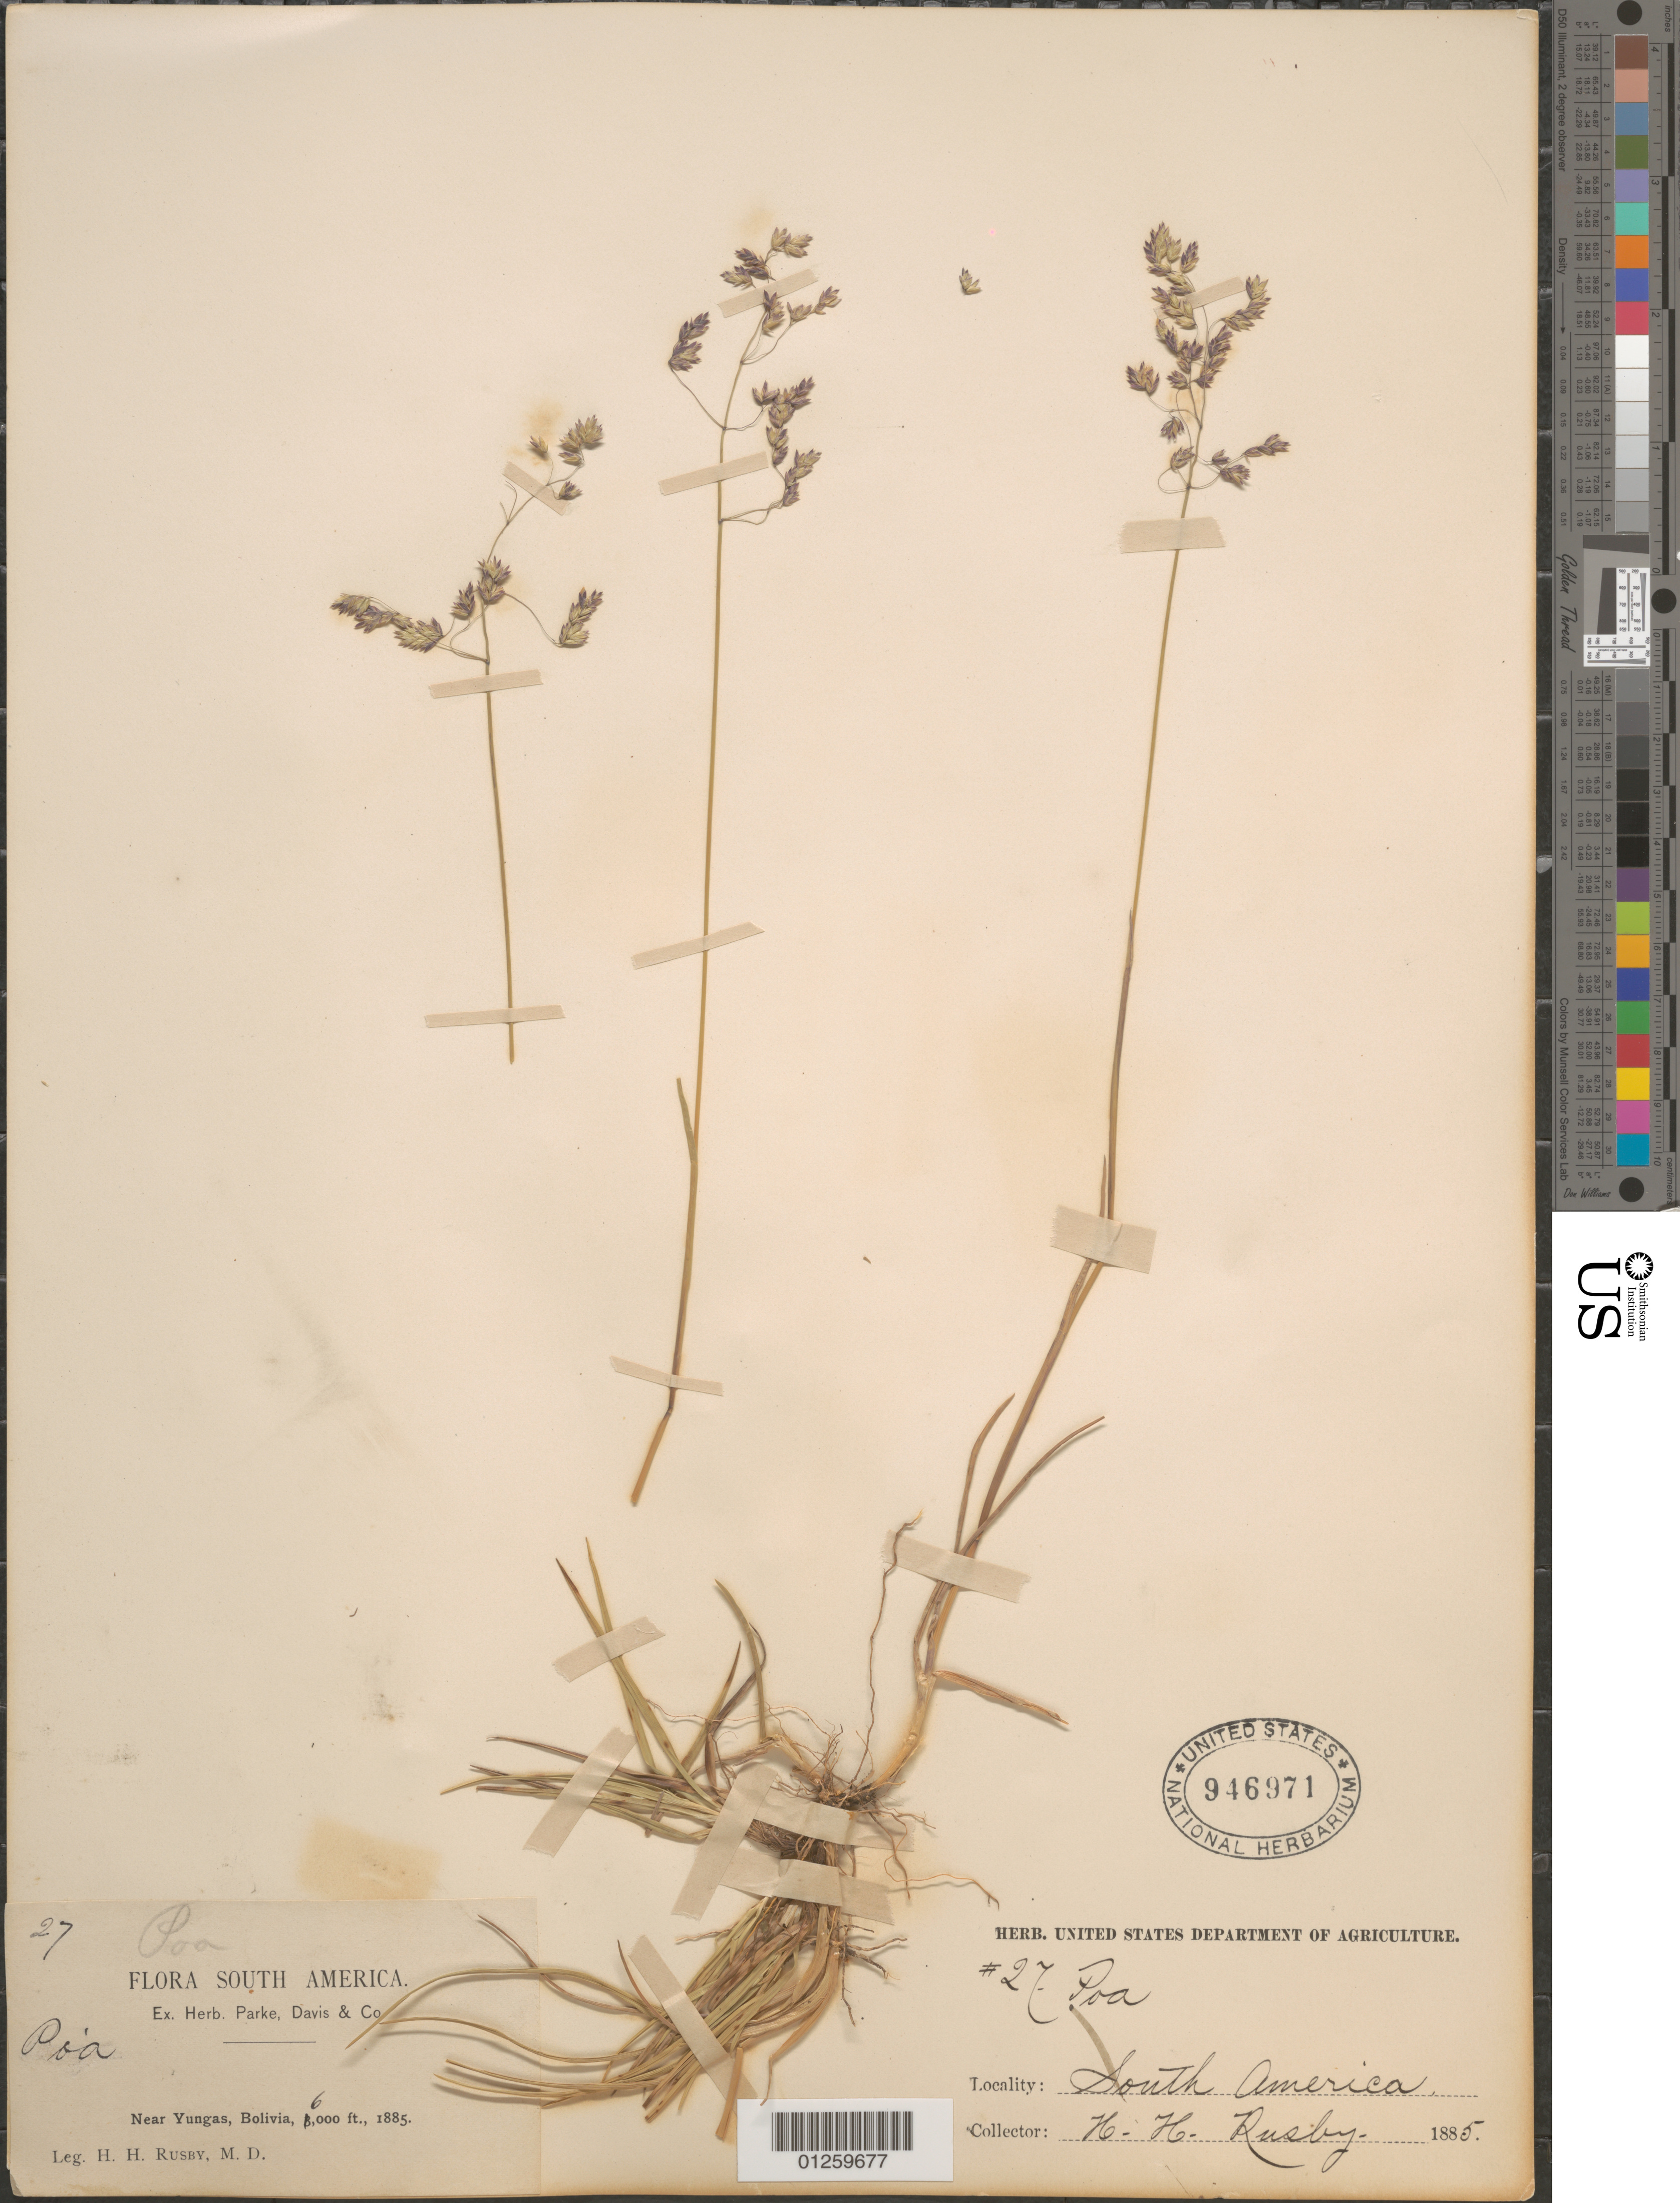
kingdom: Plantae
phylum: Tracheophyta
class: Liliopsida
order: Poales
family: Poaceae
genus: Poa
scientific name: Poa candamoana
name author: Pilg.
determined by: Soreng, Robert J., Research Associate (BOT), Smithsonian Institution - National Museum of Natural History (UNITED STATES)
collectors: H. H. Rusby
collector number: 27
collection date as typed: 1885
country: Bolivia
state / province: La Paz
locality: Near Yungas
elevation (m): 1829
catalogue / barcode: US 946971